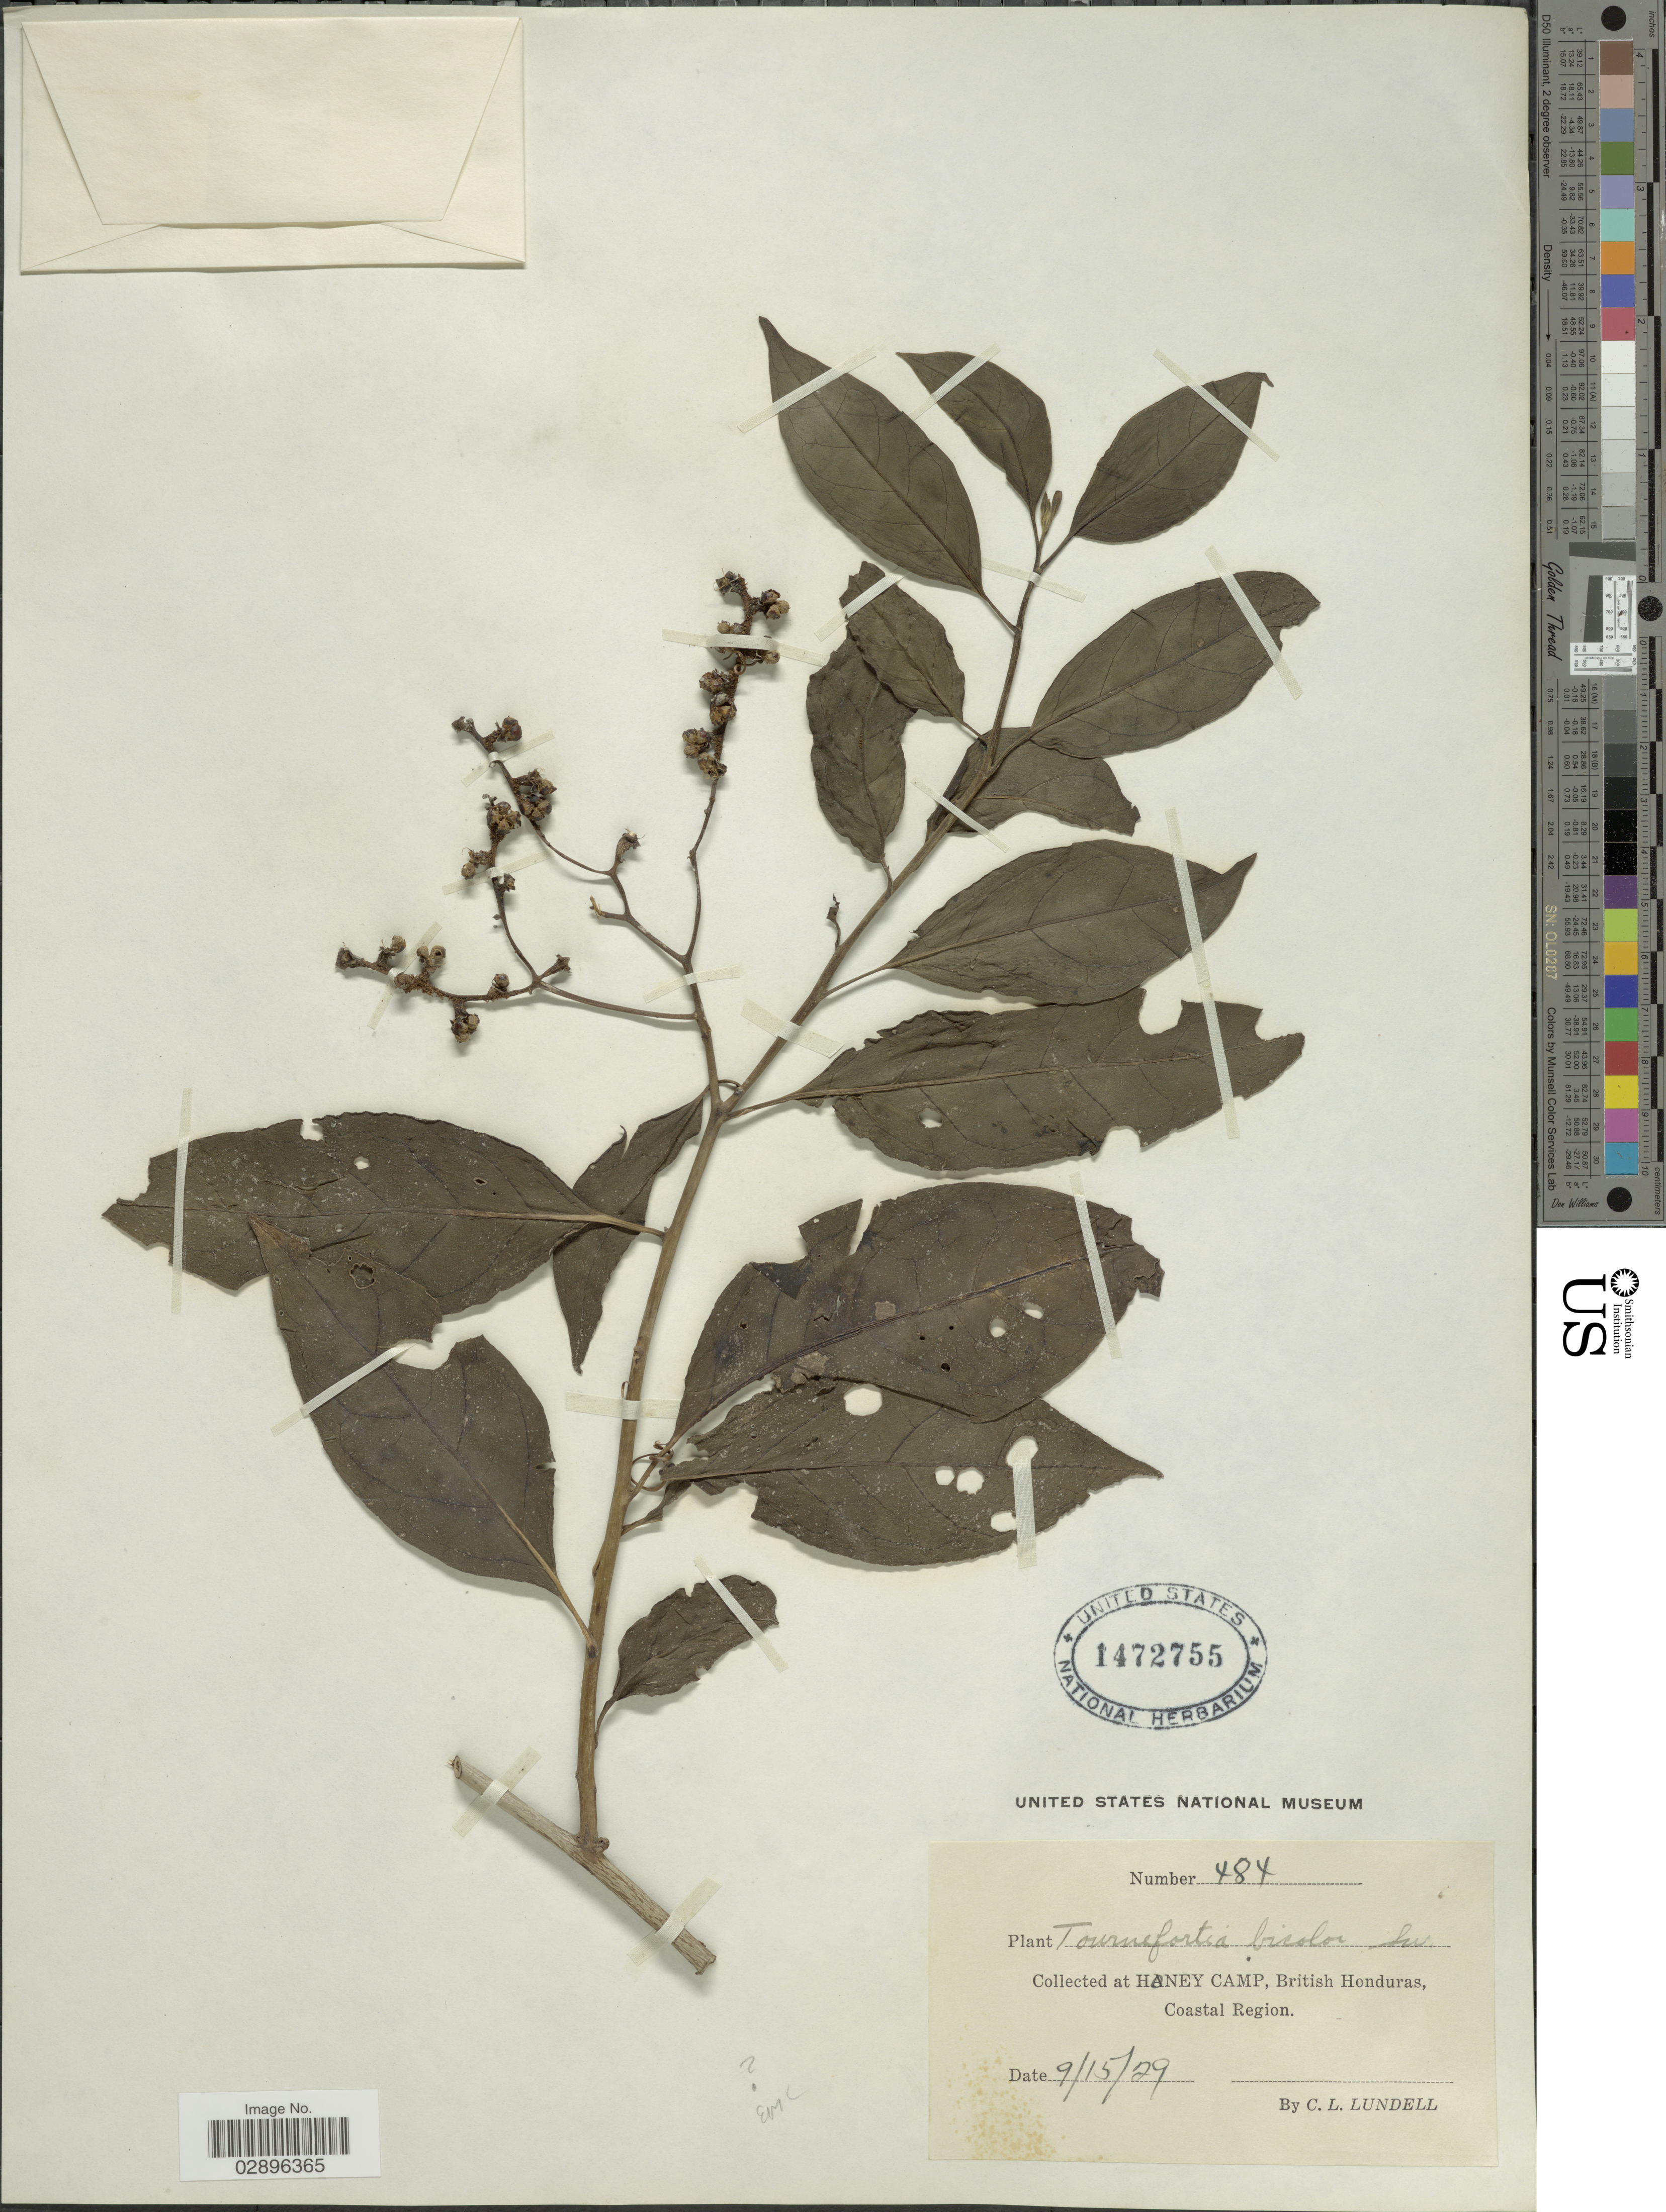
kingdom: Plantae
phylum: Tracheophyta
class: Magnoliopsida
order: Boraginales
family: Heliotropiaceae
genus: Tournefortia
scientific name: Tournefortia bicolor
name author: Sw.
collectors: C. L. Lundell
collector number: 484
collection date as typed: Transcribed d/m/y: 15/9/29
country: Belize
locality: At Honey Camp, British Honduras, Coastal Region.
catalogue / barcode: US 1472755